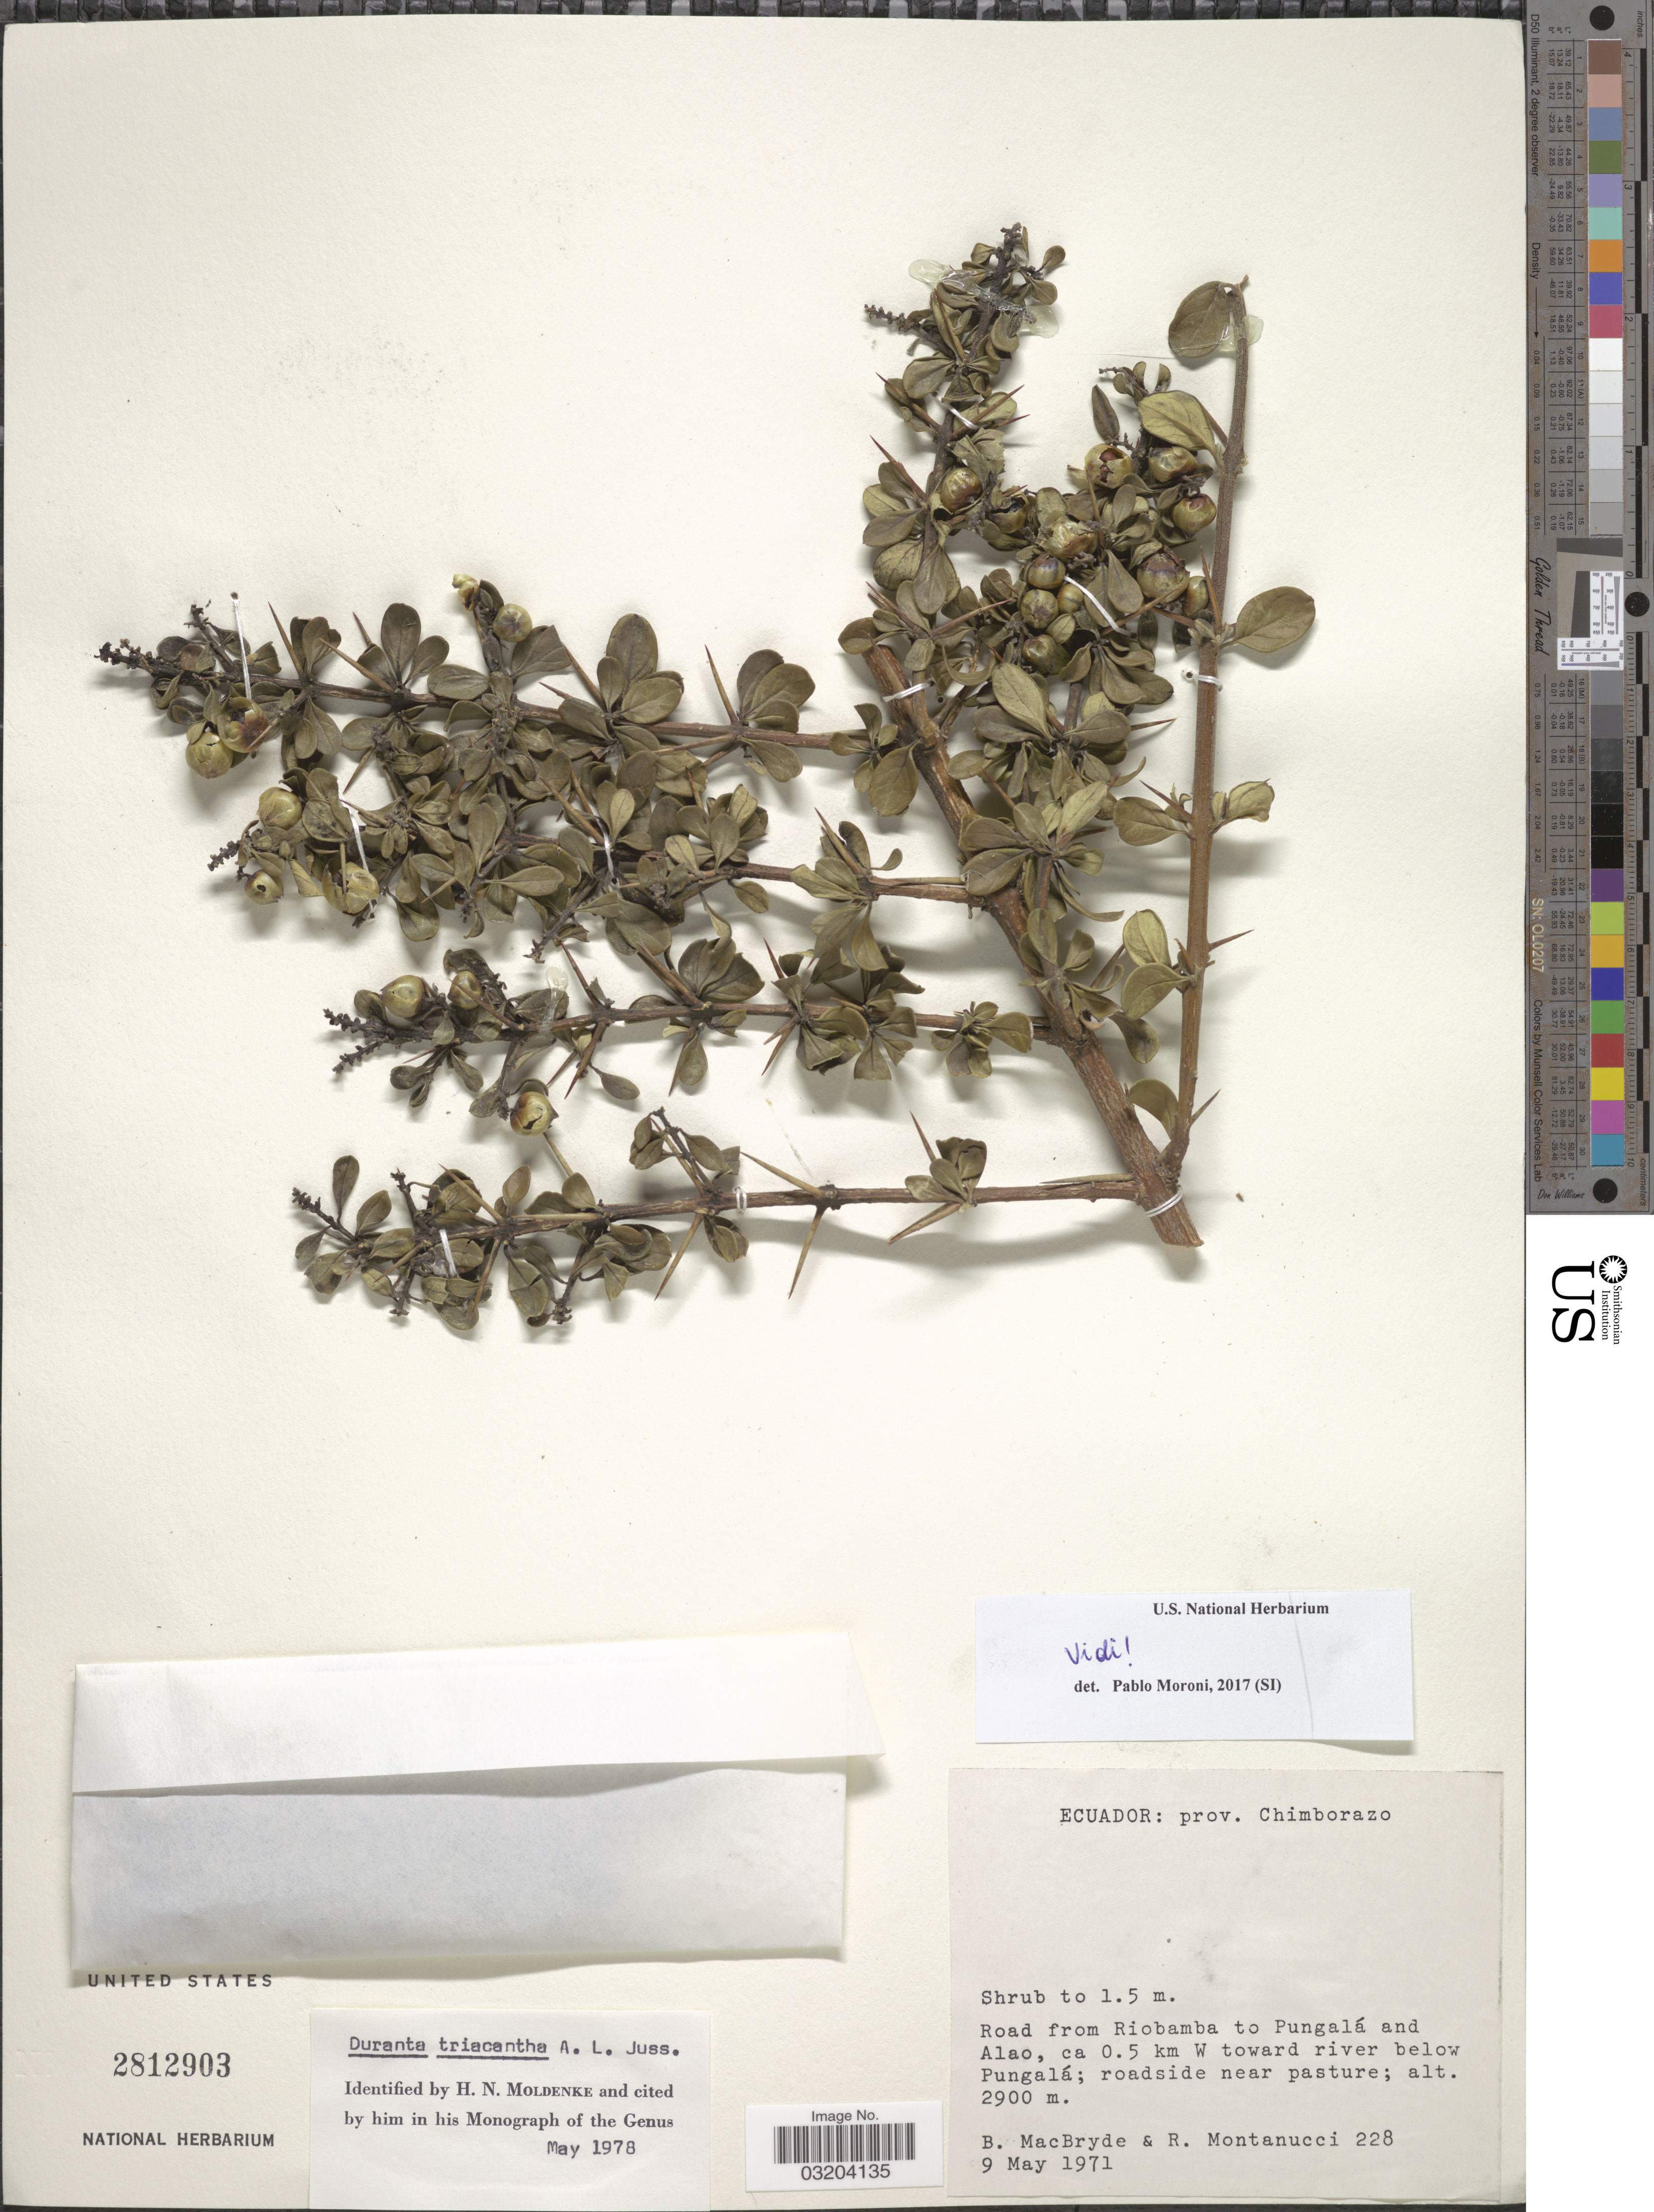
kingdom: Plantae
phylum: Tracheophyta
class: Magnoliopsida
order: Lamiales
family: Verbenaceae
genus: Duranta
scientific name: Duranta triacantha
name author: Juss.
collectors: B. MacBryde & R. Montanucci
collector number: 228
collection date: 1971-05-09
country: Ecuador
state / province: Chimborazo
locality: Road from Riobamba to Pungalá and Alao, ca 0.5 km W toward river below Pungalá.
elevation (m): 2900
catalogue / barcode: US 2812903